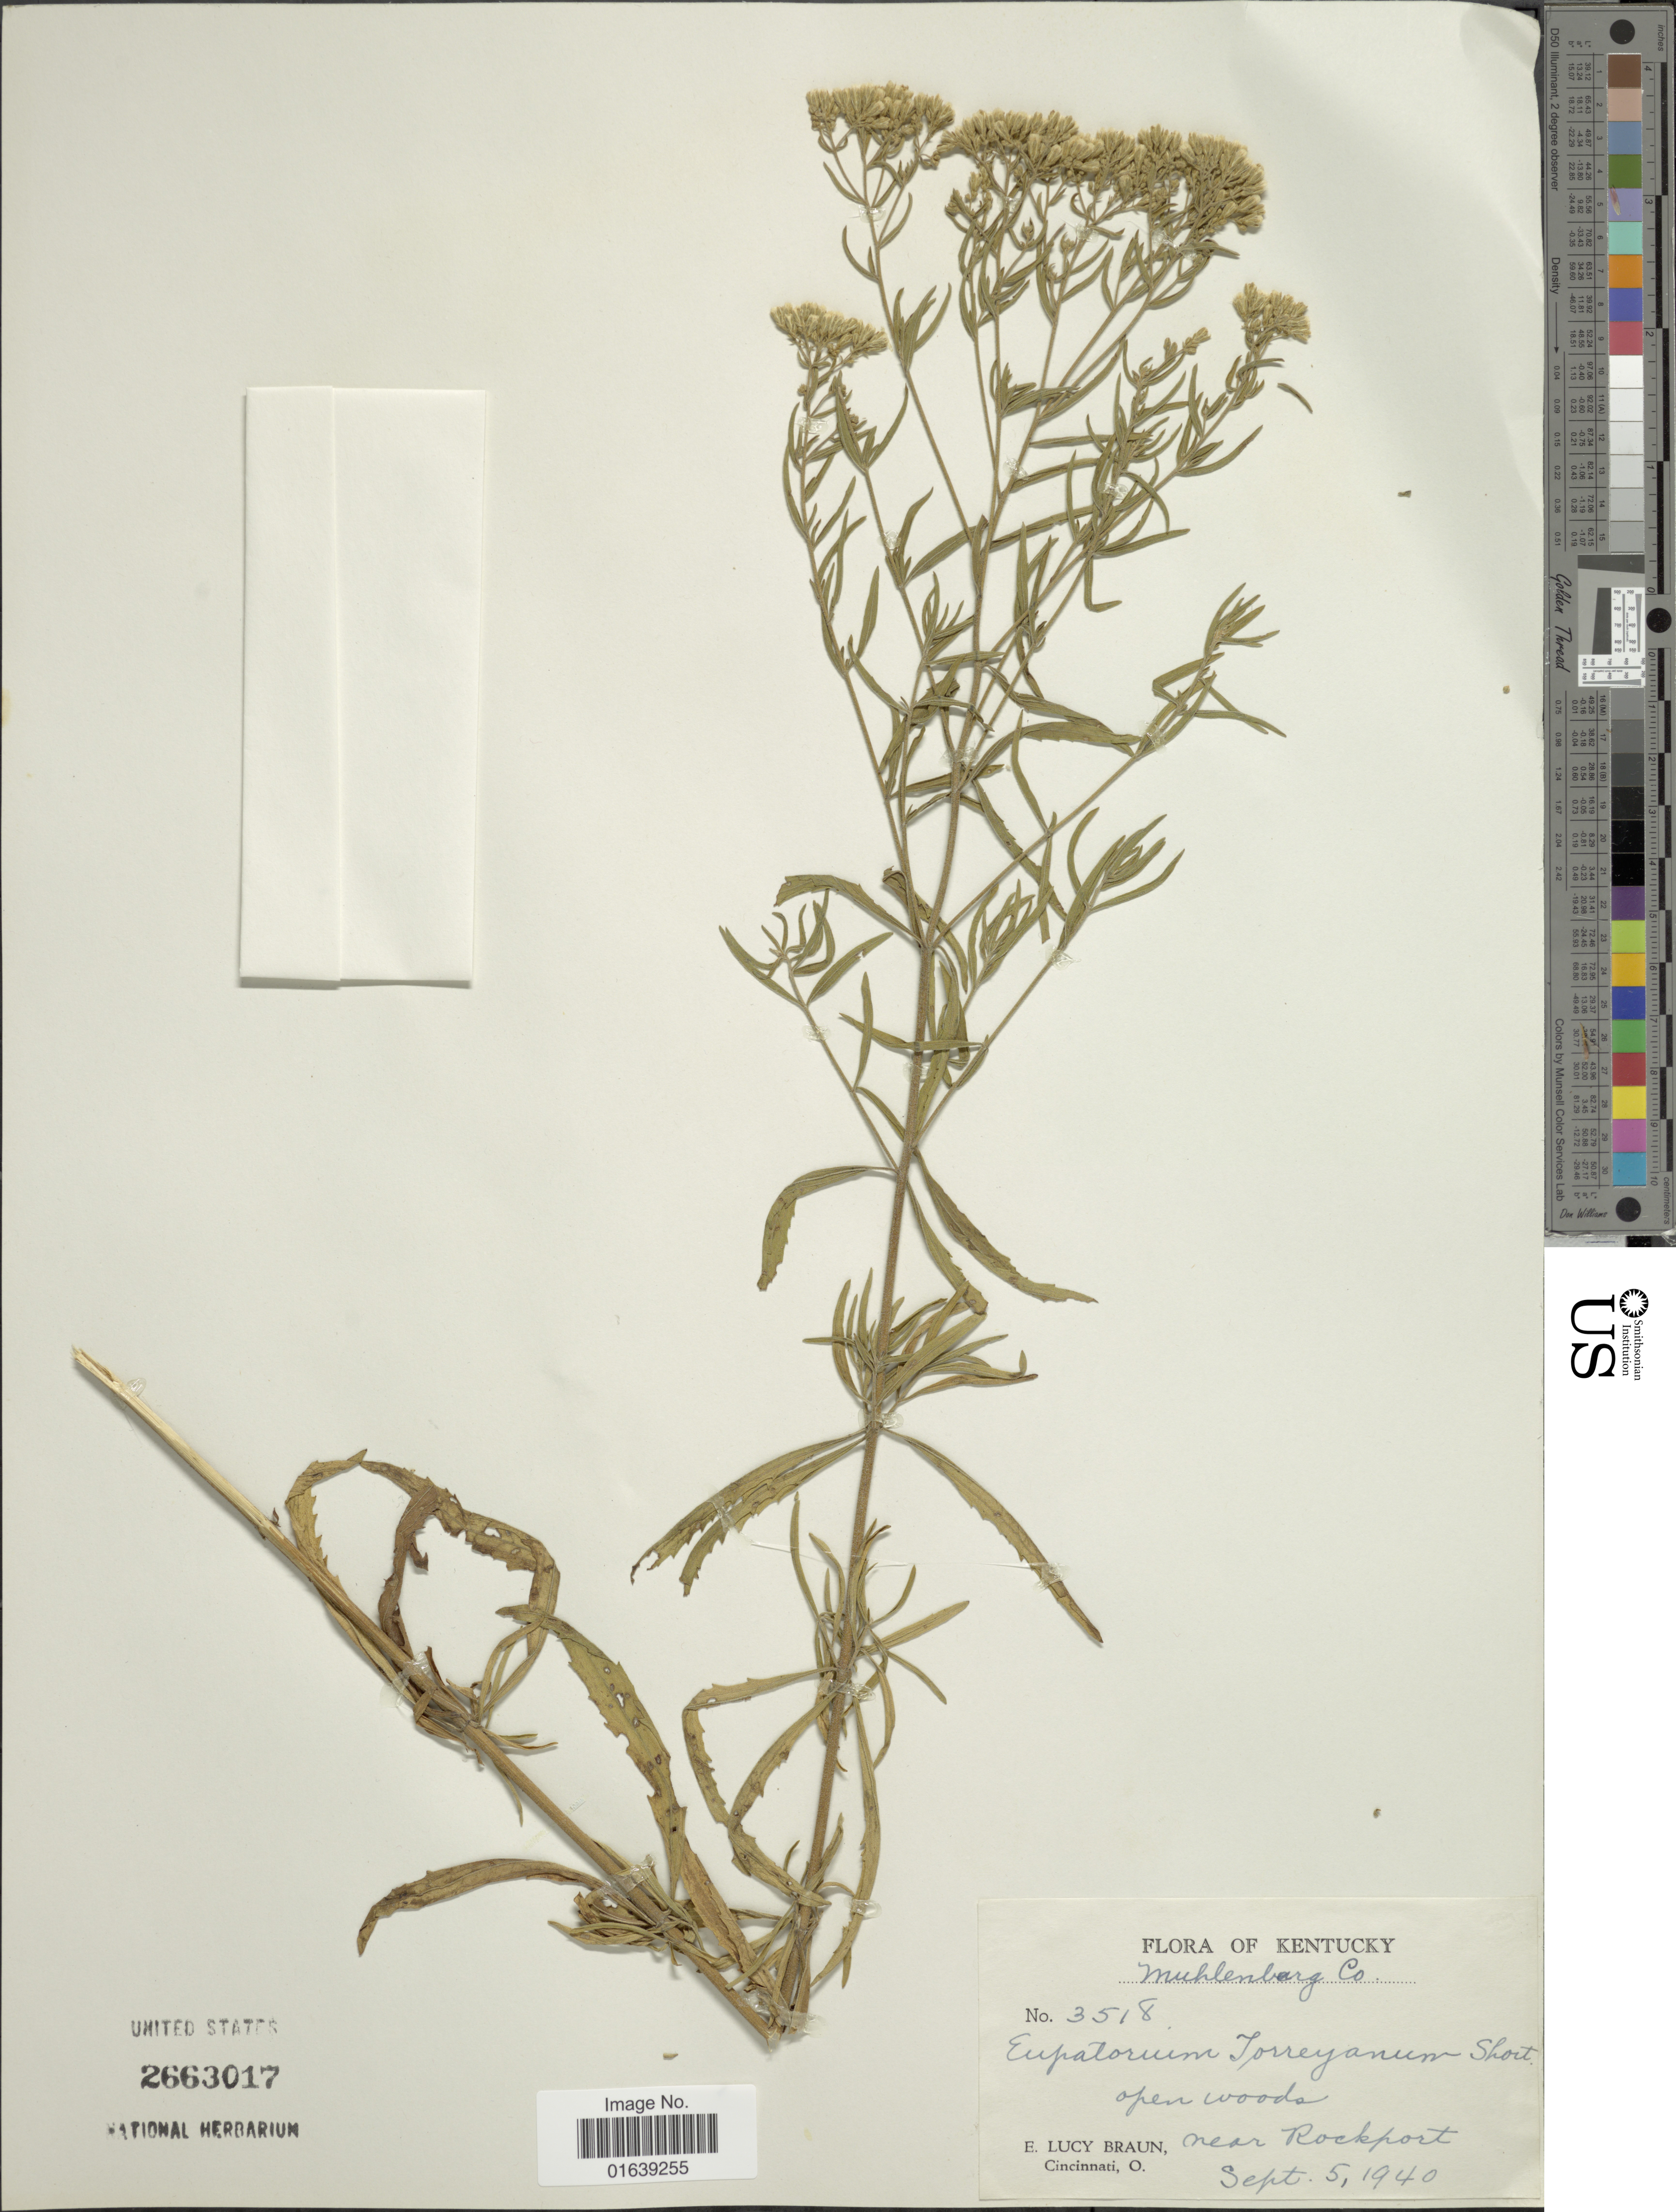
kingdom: Plantae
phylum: Tracheophyta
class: Magnoliopsida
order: Asterales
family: Asteraceae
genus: Eupatorium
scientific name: Eupatorium hyssopifolium var. laciniatum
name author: A. Gray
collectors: E. L. Braun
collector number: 3518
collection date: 1940-09-05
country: United States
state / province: Kentucky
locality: Muhlenberg Co. open woods. near Rockfort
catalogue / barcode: US 2663017